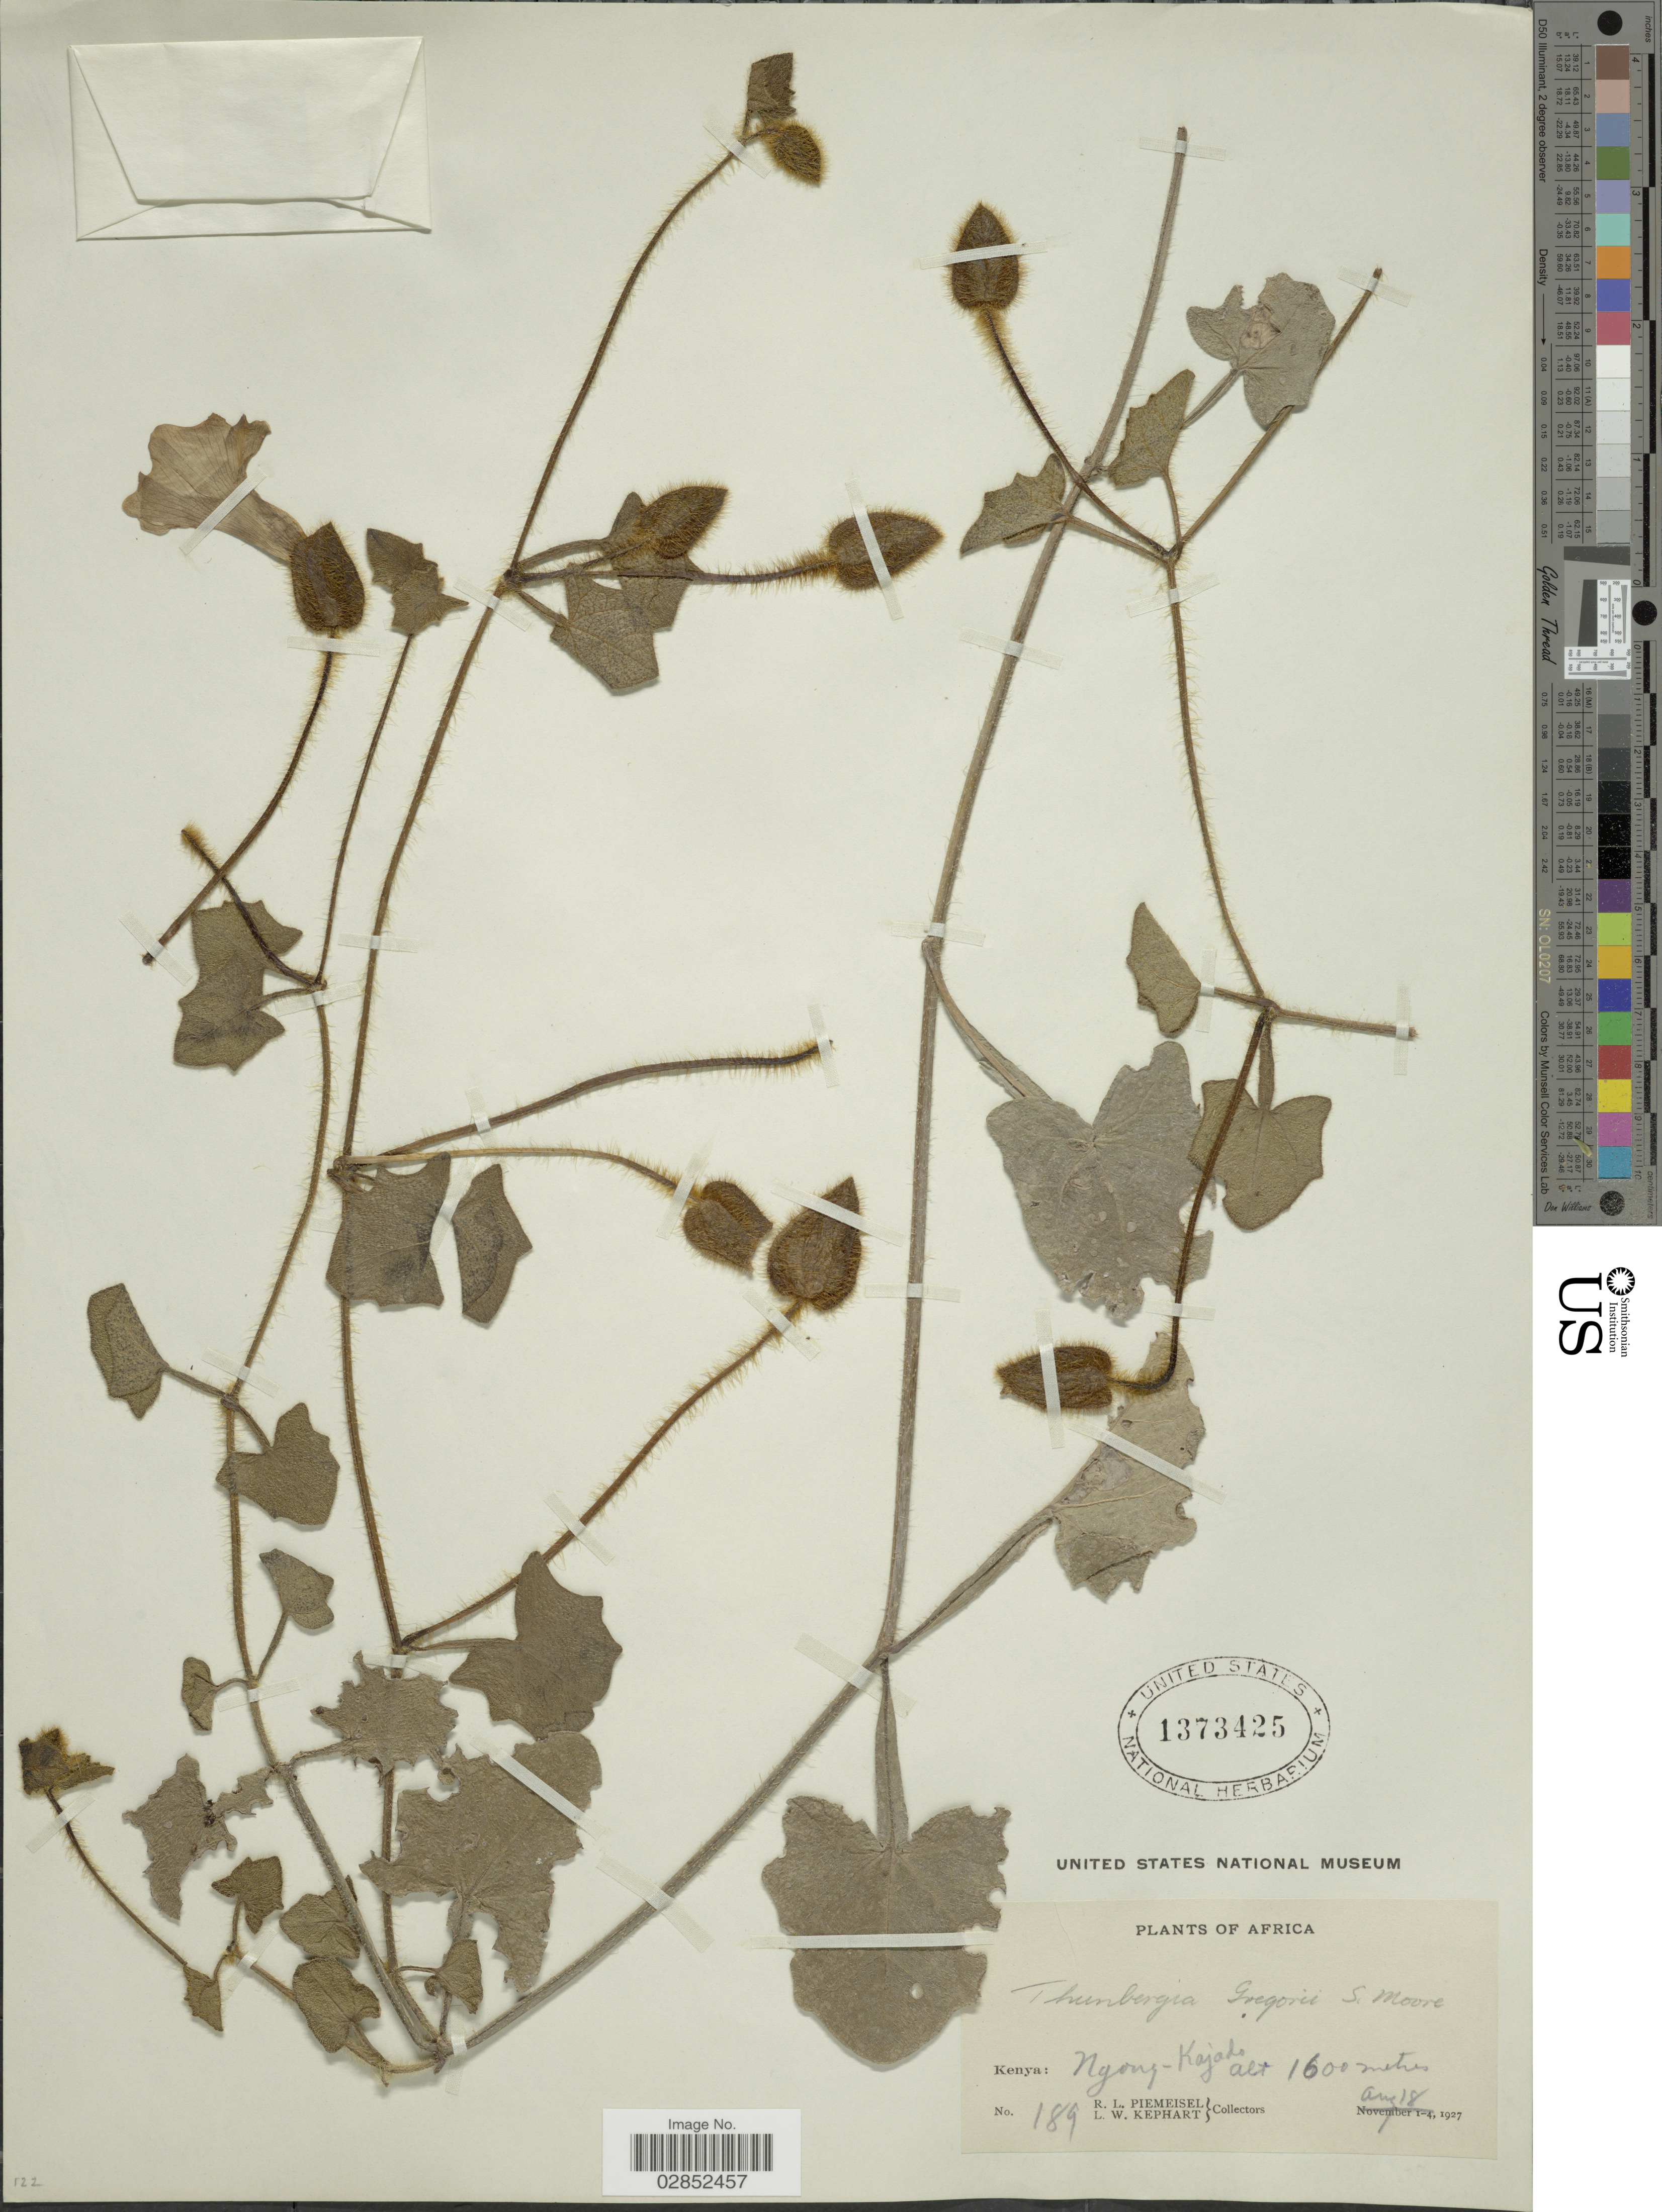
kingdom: Plantae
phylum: Tracheophyta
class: Magnoliopsida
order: Lamiales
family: Acanthaceae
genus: Thunbergia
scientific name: Thunbergia gregorii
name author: S. Moore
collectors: R. L. Piemeisel & L. W. Kephart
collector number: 189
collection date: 1927-08-18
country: Kenya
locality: Kenya: Ngong-Kajado.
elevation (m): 1600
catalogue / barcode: US 1373425